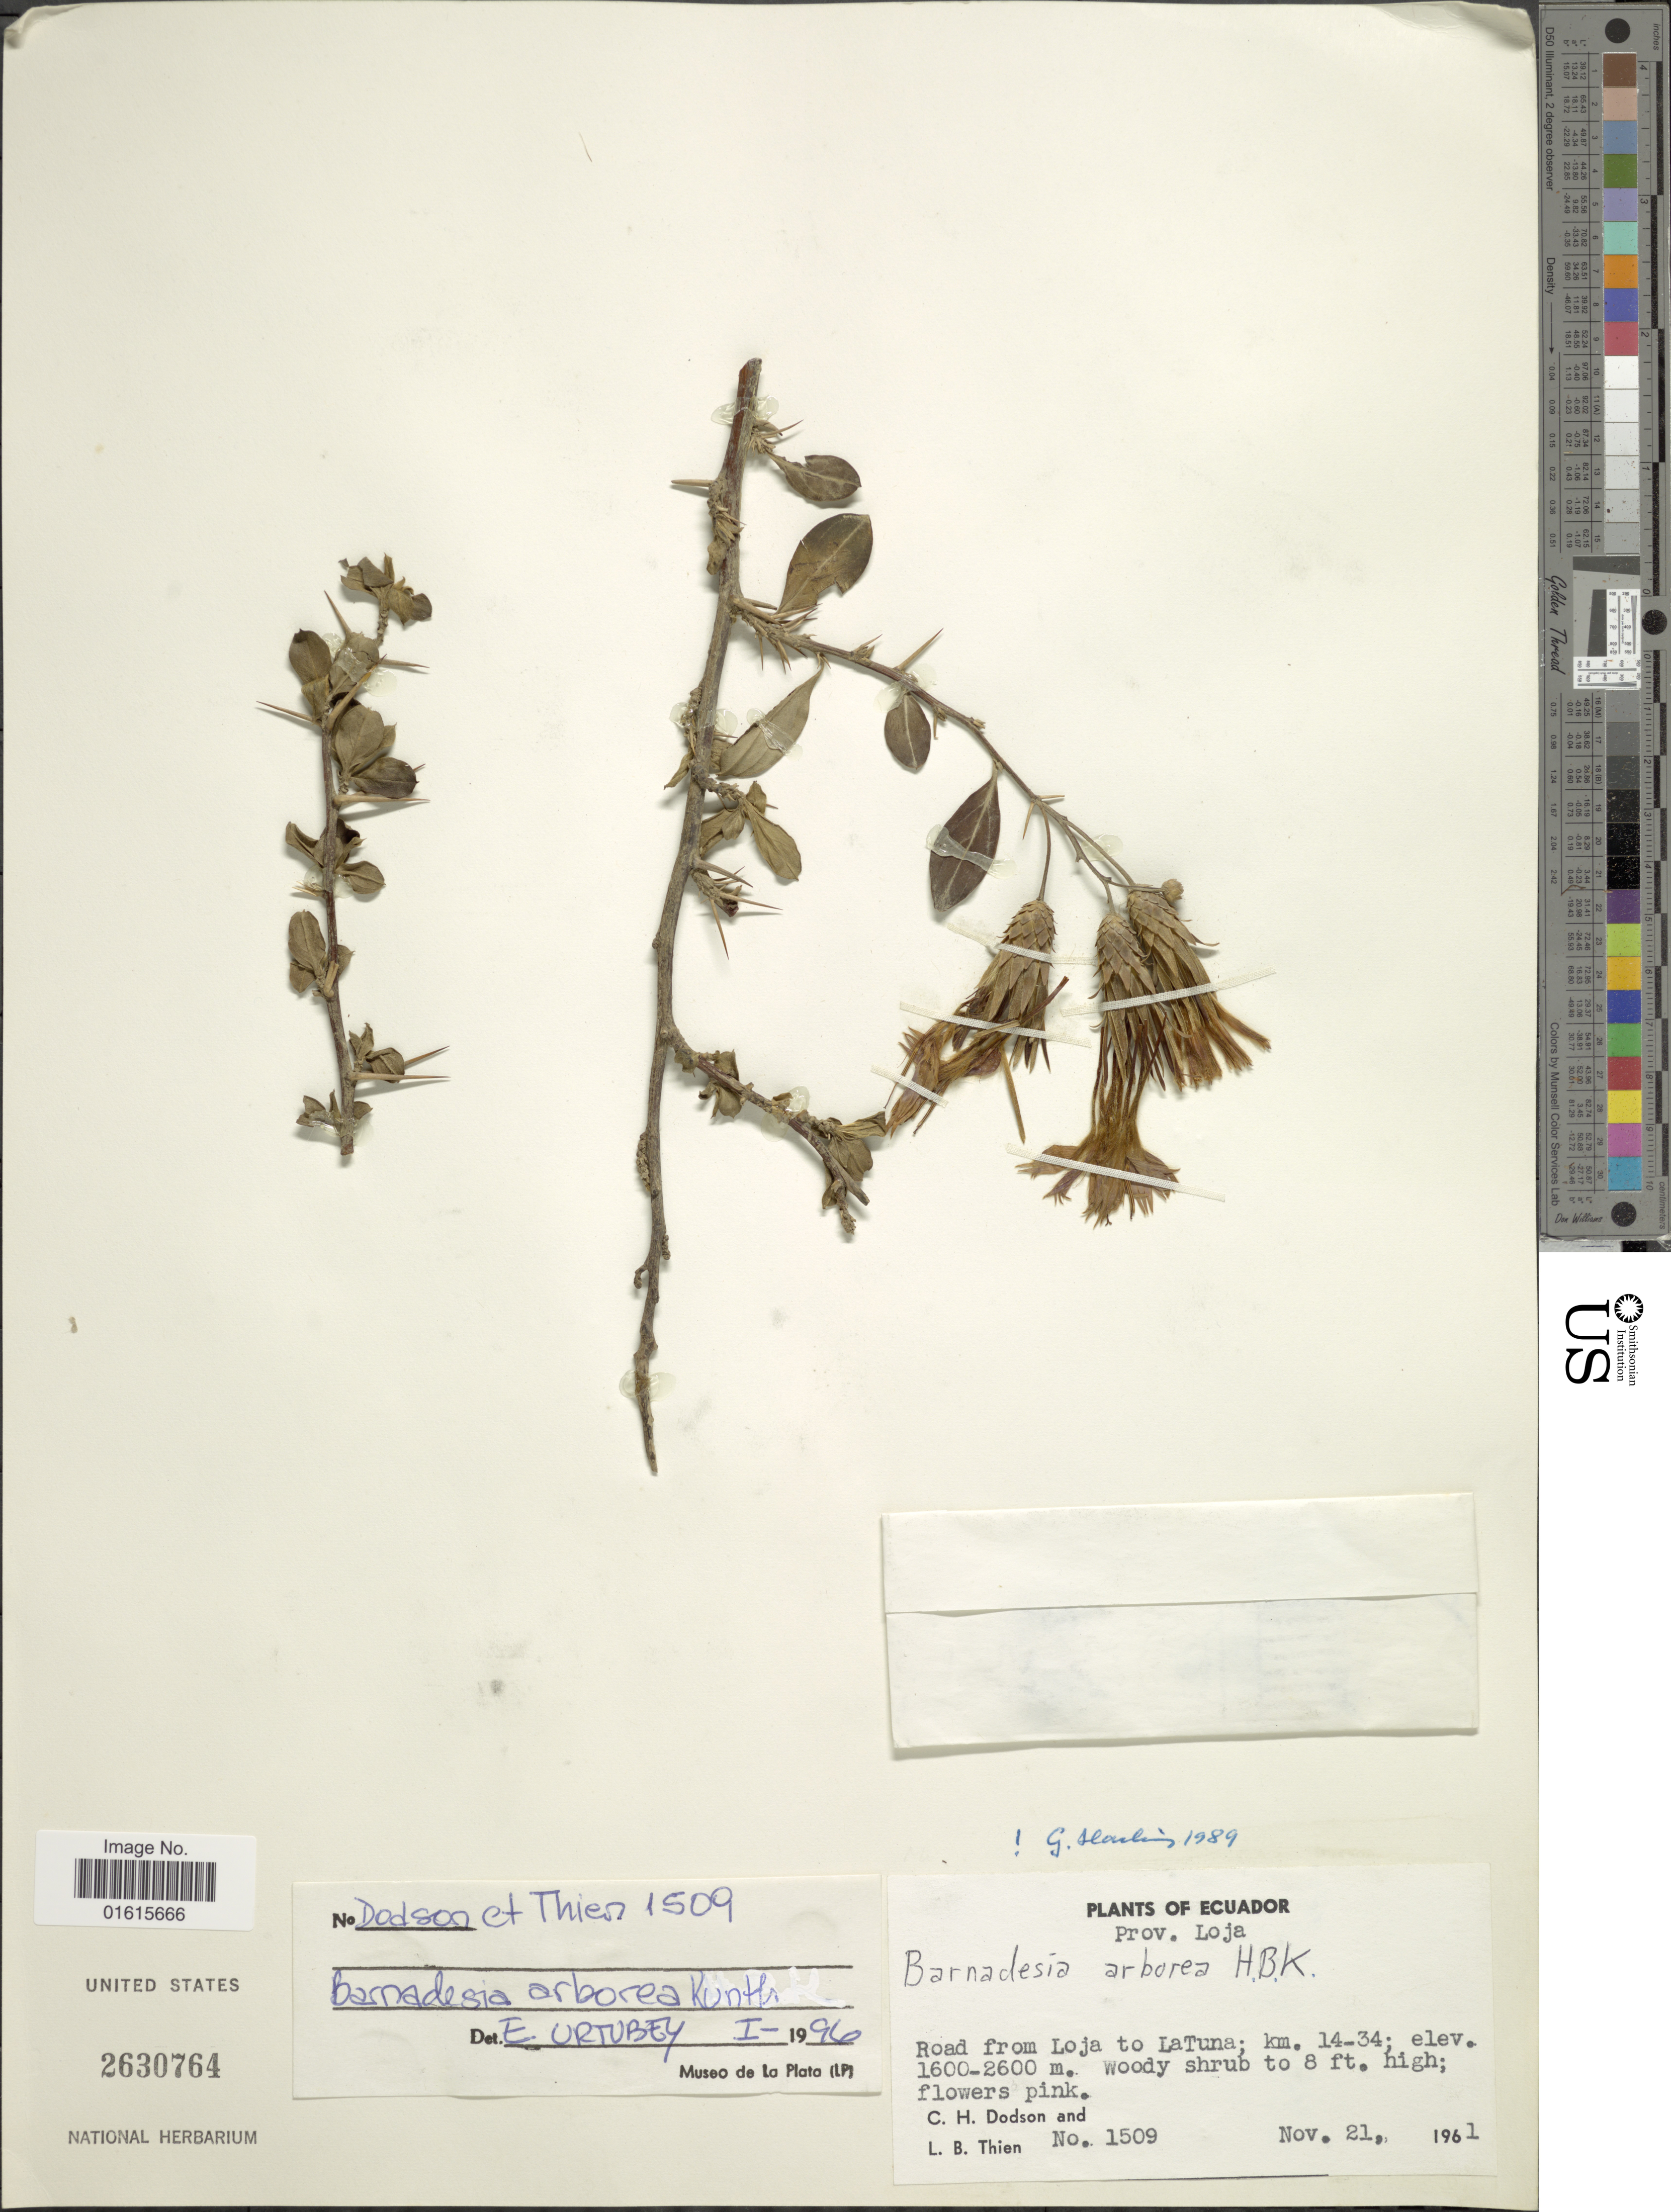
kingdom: Plantae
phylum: Tracheophyta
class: Magnoliopsida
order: Asterales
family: Asteraceae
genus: Barnadesia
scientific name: Barnadesia arborea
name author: Kunth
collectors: L. Thien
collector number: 1509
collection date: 1961-11-21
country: Ecuador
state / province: Loja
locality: Road from Loja to Latuna; km 14-34; Woody shrub to 8 ft. high; flowers pink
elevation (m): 1600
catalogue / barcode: US 2630764